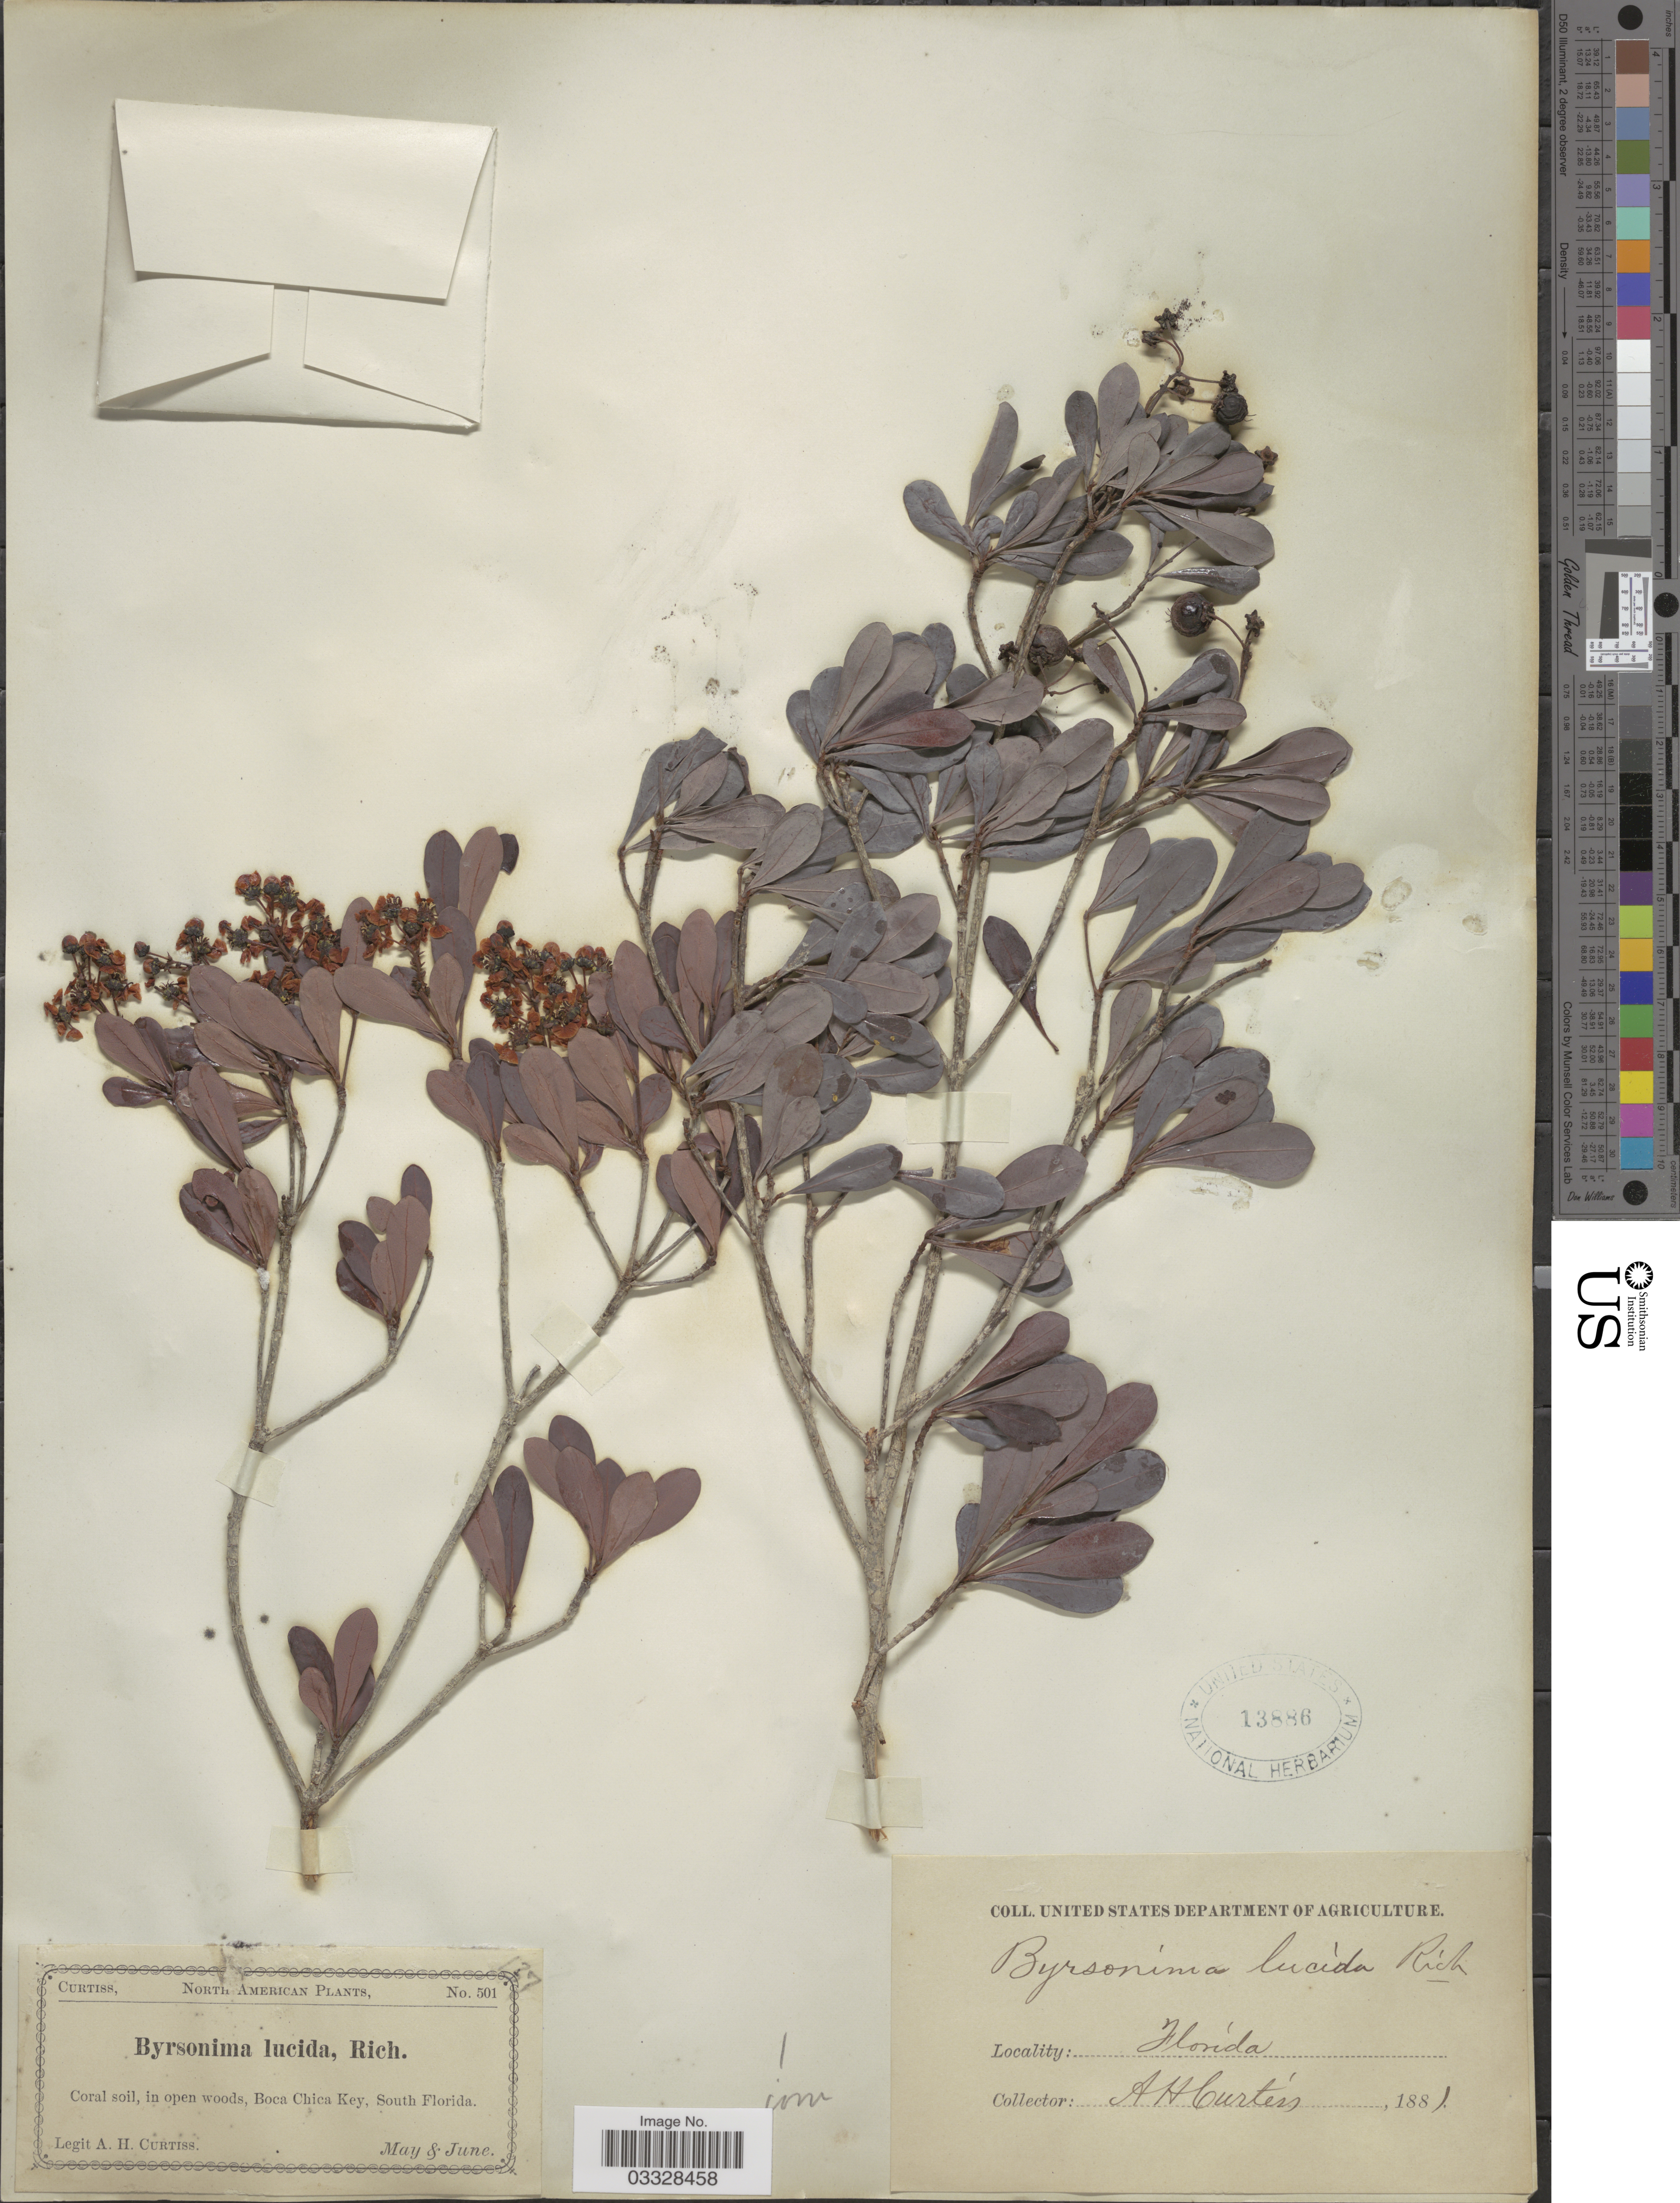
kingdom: Plantae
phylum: Tracheophyta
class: Magnoliopsida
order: Malpighiales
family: Malpighiaceae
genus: Byrsonima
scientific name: Byrsonima lucida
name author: (Mill.) DC.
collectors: A. Curtis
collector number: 501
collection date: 1881-05/1881-06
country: United States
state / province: Florida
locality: Boca Chica Key, South Florida.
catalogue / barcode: US 13886